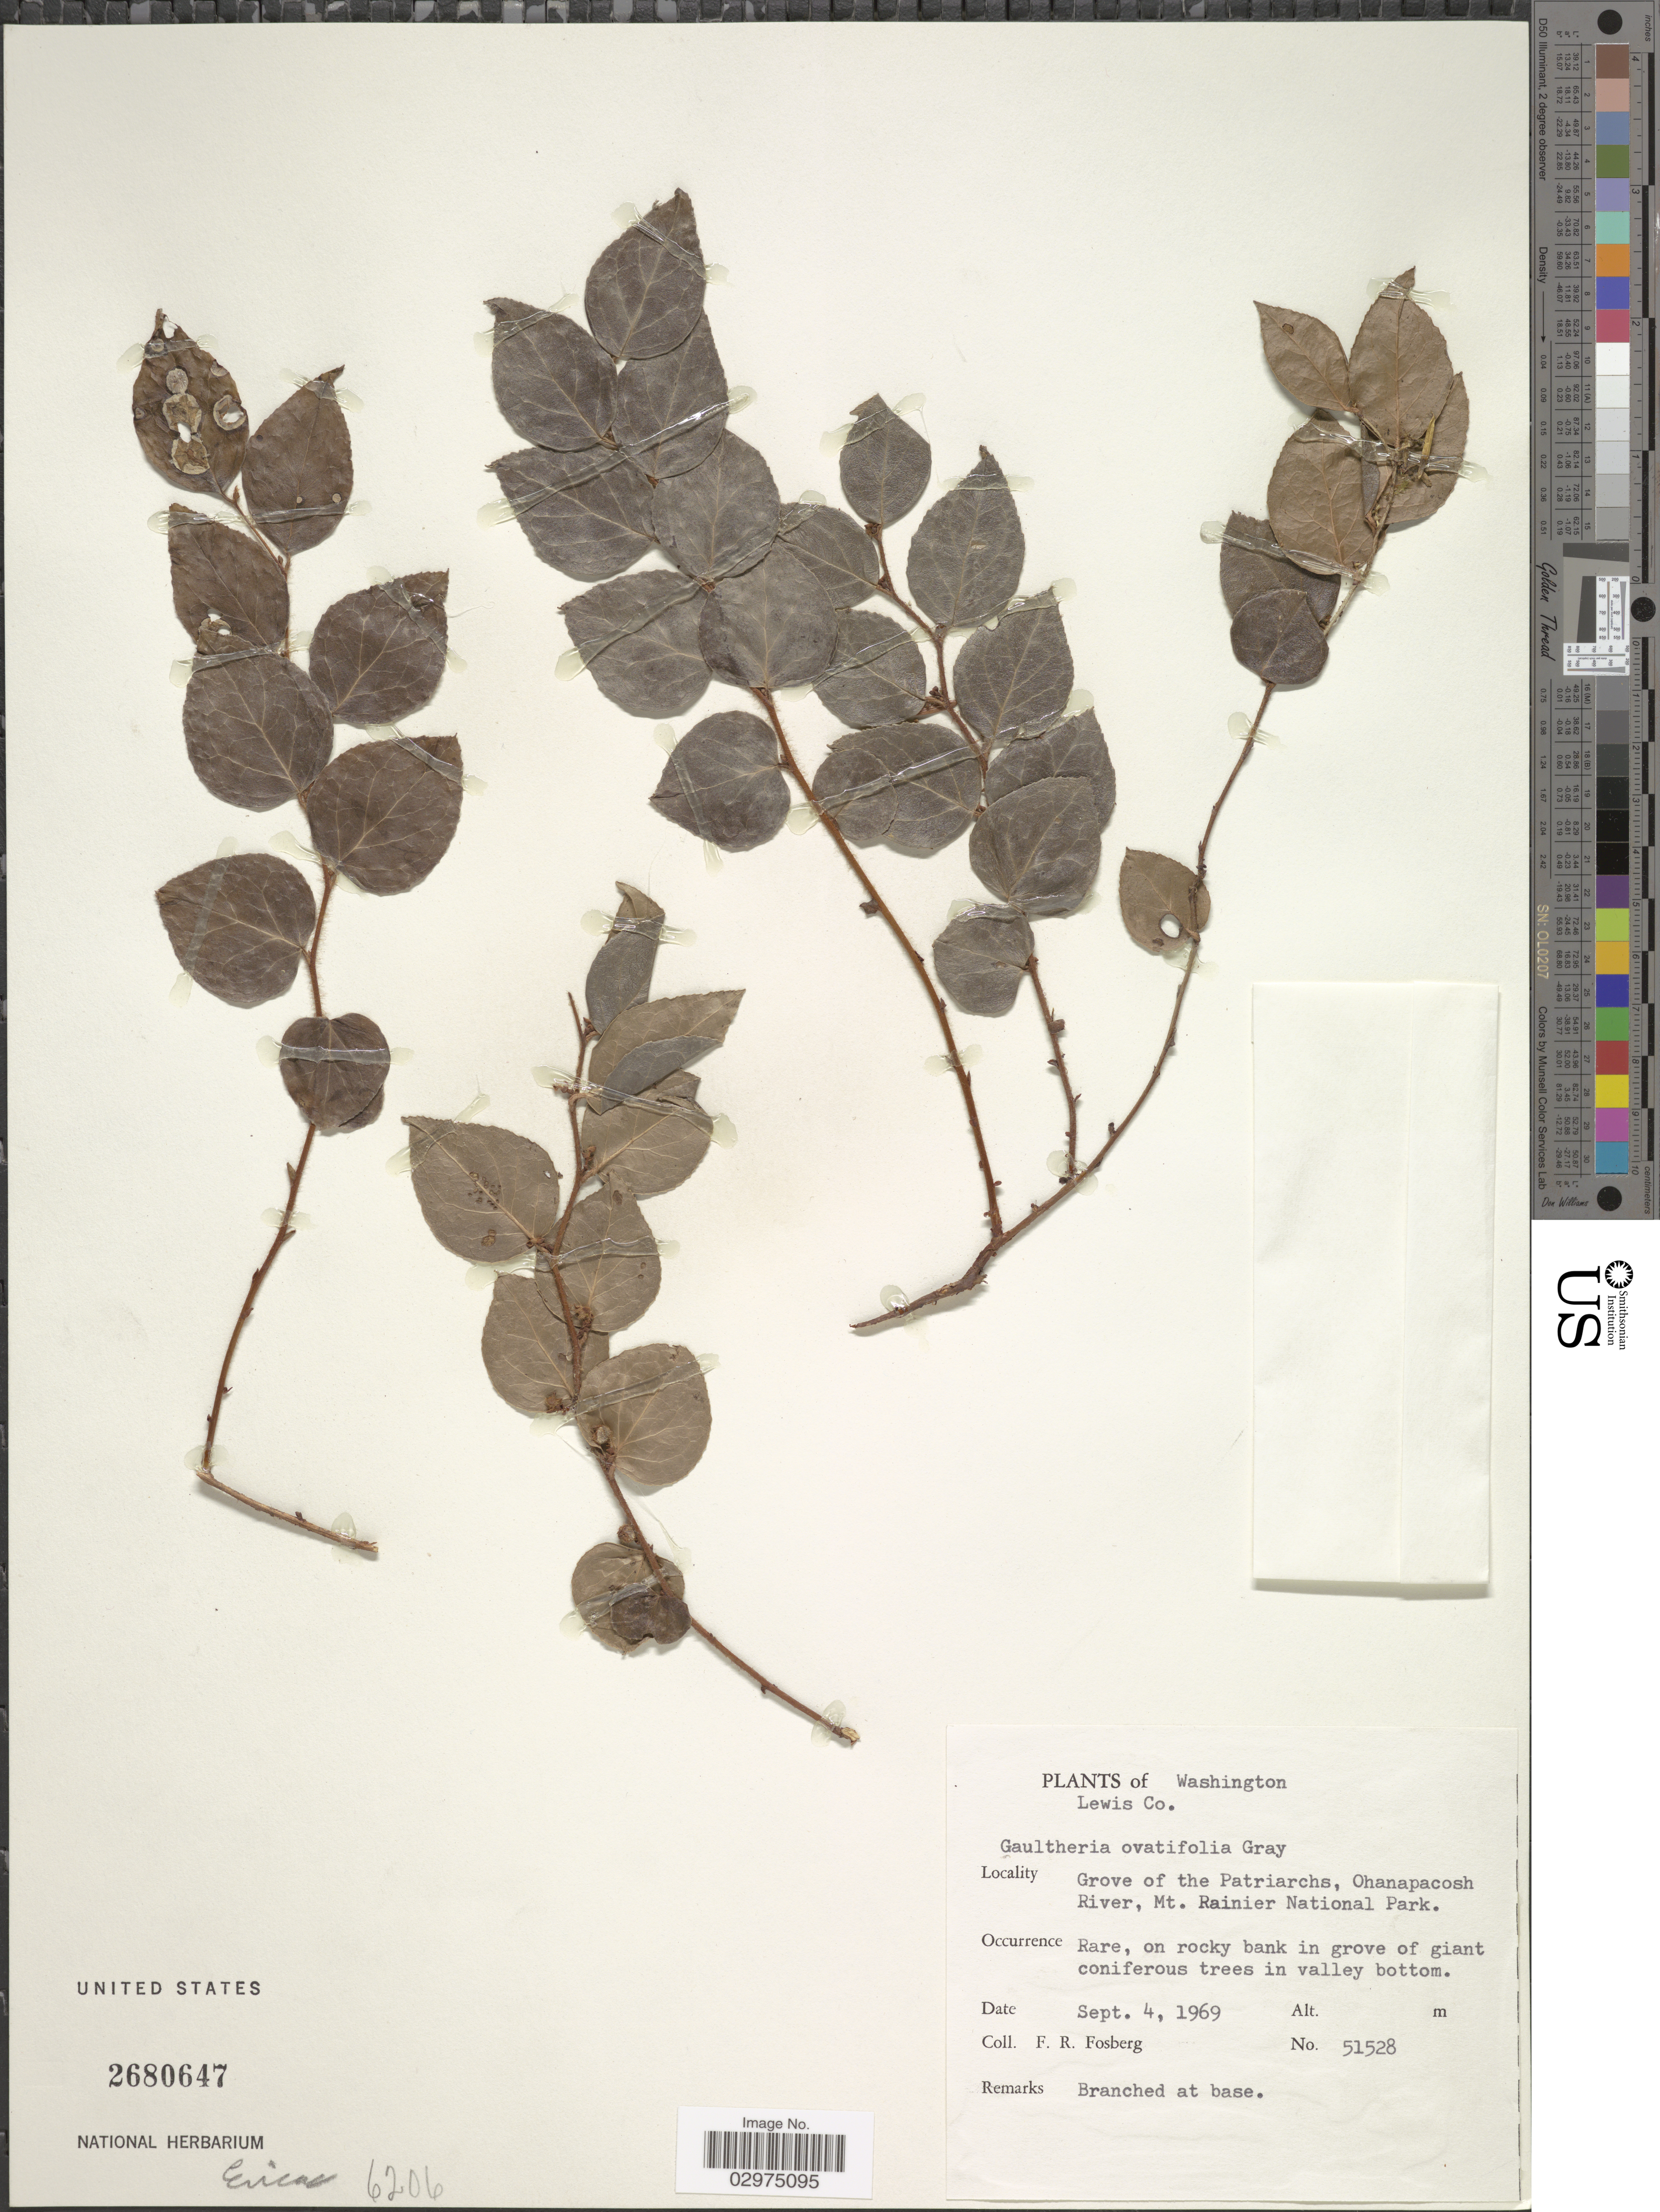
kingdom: Plantae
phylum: Tracheophyta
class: Magnoliopsida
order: Ericales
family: Ericaceae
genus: Gaultheria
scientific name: Gaultheria ovatifolia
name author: A. Gray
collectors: F. R. Fosberg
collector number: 51528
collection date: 1969-09-04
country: United States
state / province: Washington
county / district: Lewis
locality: Lewis Co. Grove of the Patriarchs, Ohanapacosh River, Mt. Rainier National Park.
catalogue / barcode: US 2680647